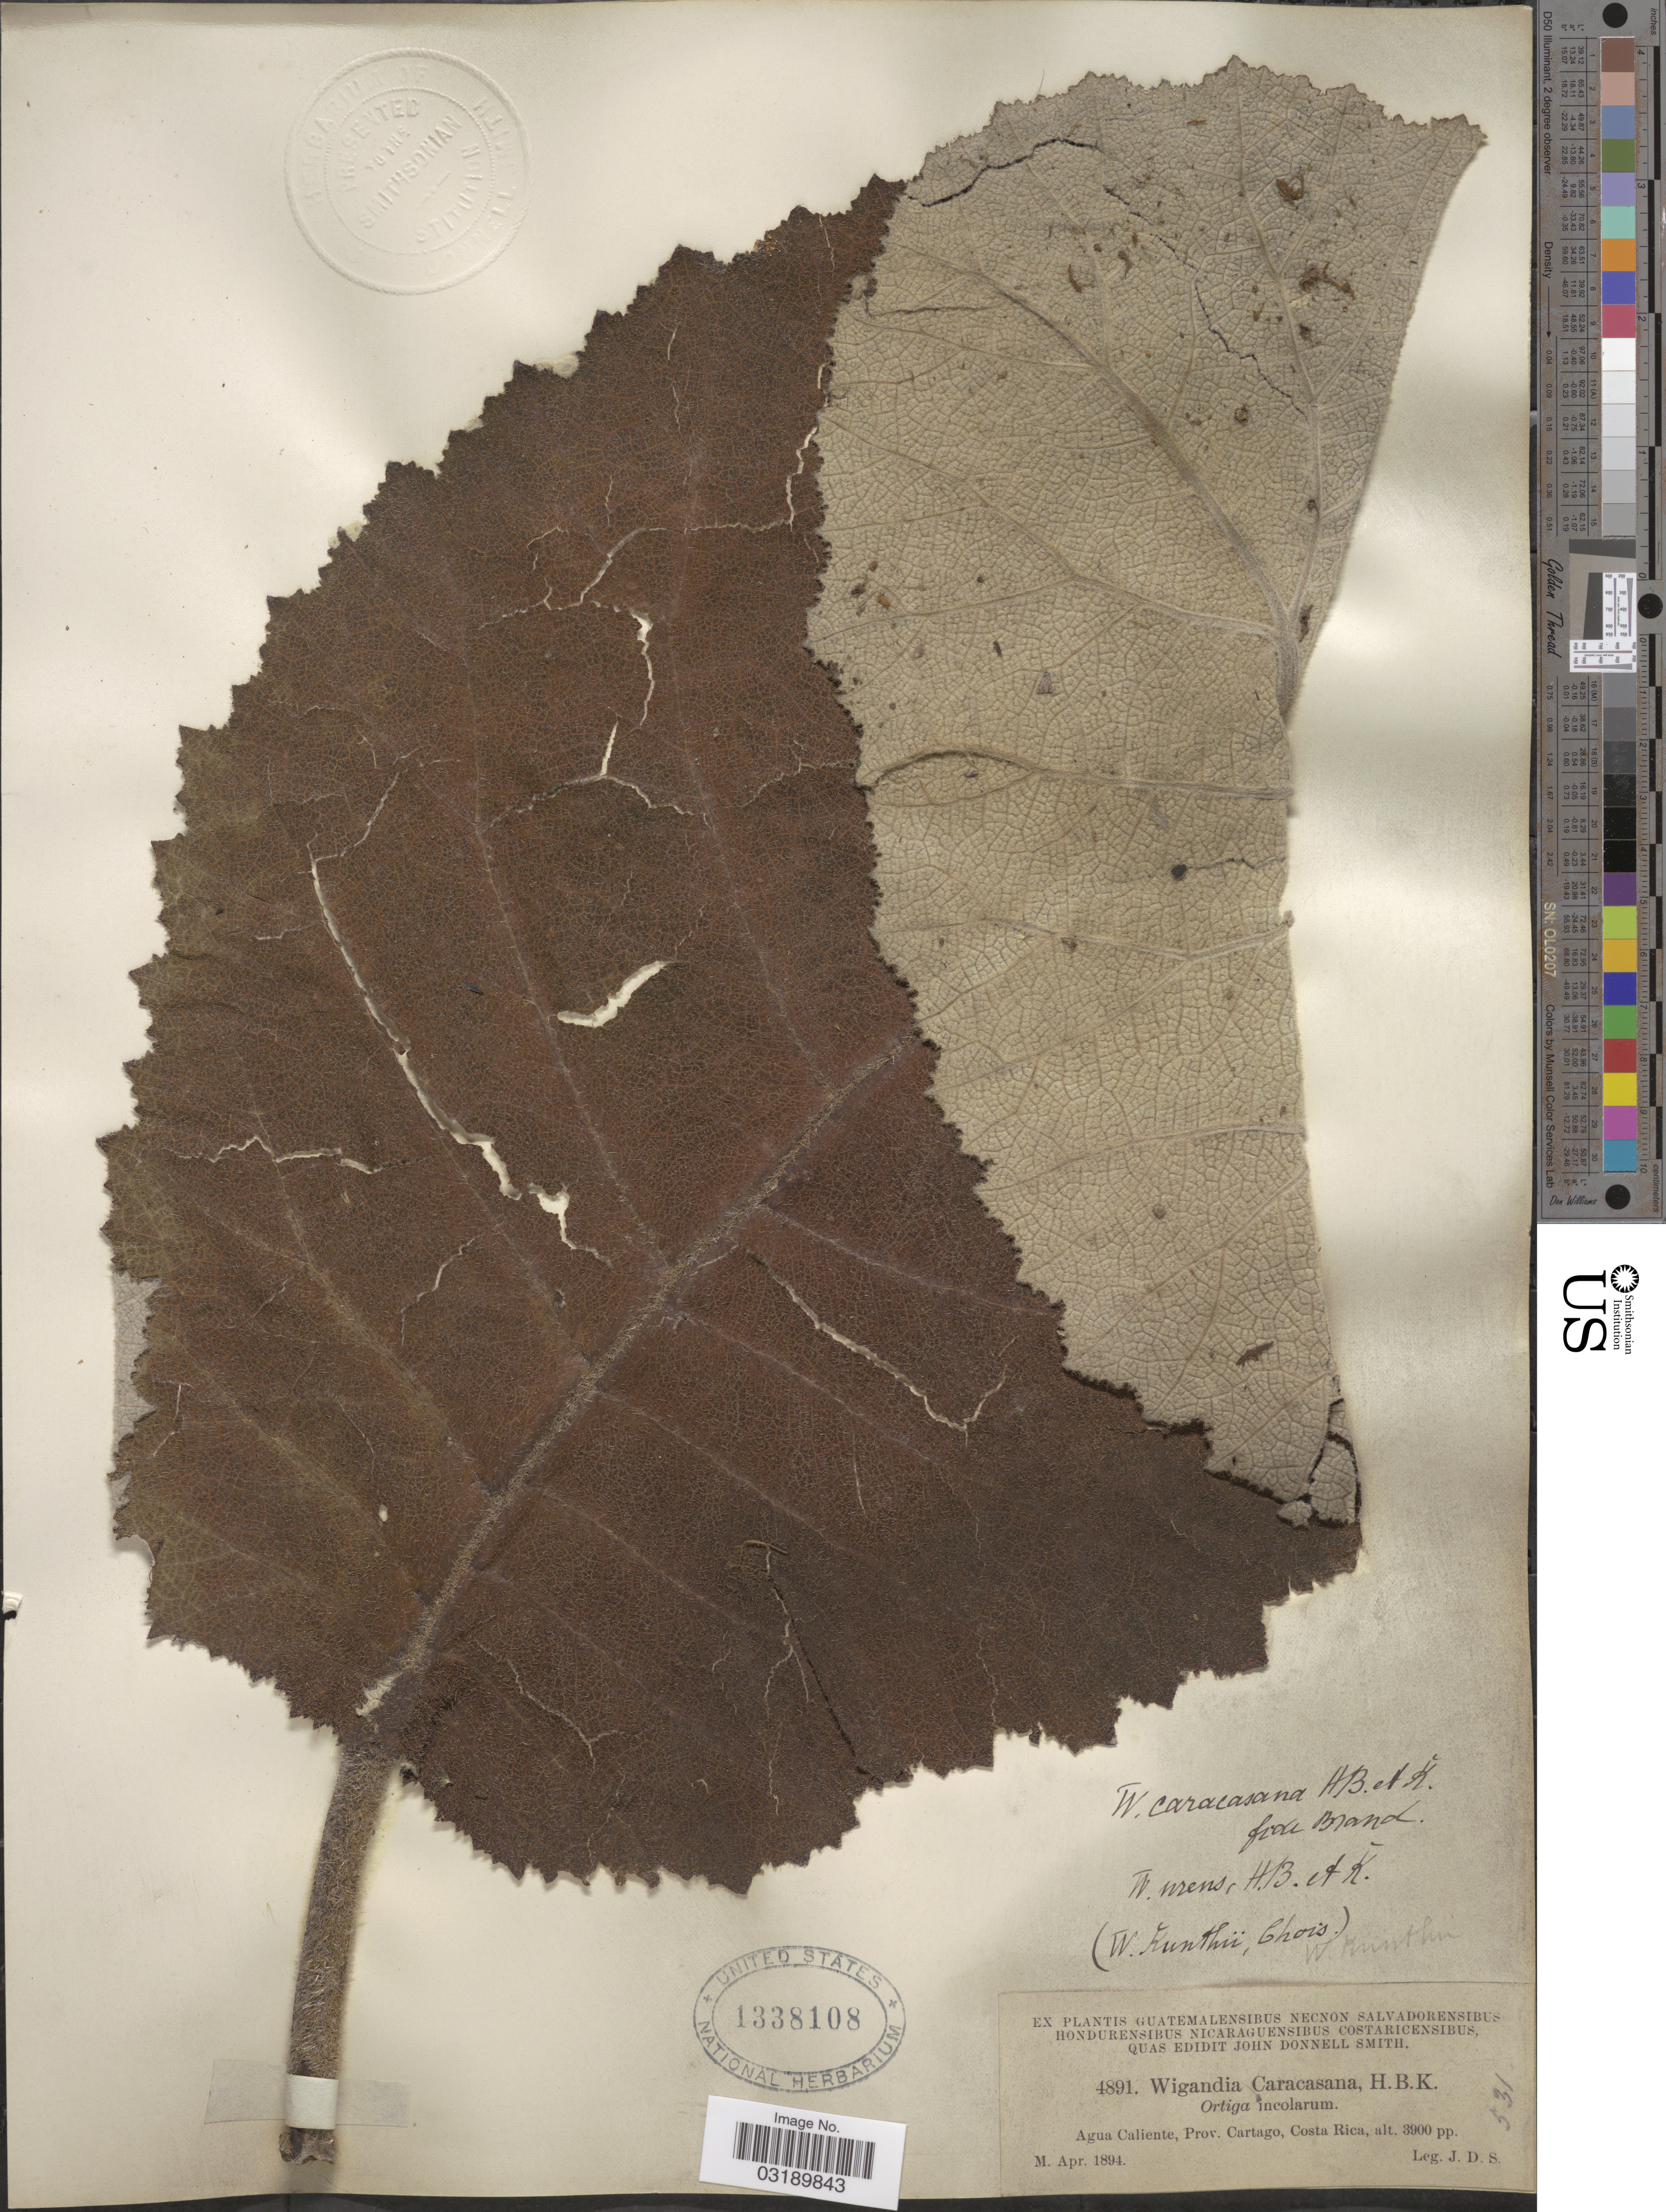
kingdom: Plantae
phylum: Tracheophyta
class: Magnoliopsida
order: Boraginales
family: Namaceae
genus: Wigandia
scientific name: Wigandia caracasana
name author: Kunth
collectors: J. Donnell Smith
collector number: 4891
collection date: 1894-04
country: Costa Rica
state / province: Cartago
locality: Agua Caliente.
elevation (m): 1189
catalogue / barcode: US 1338108